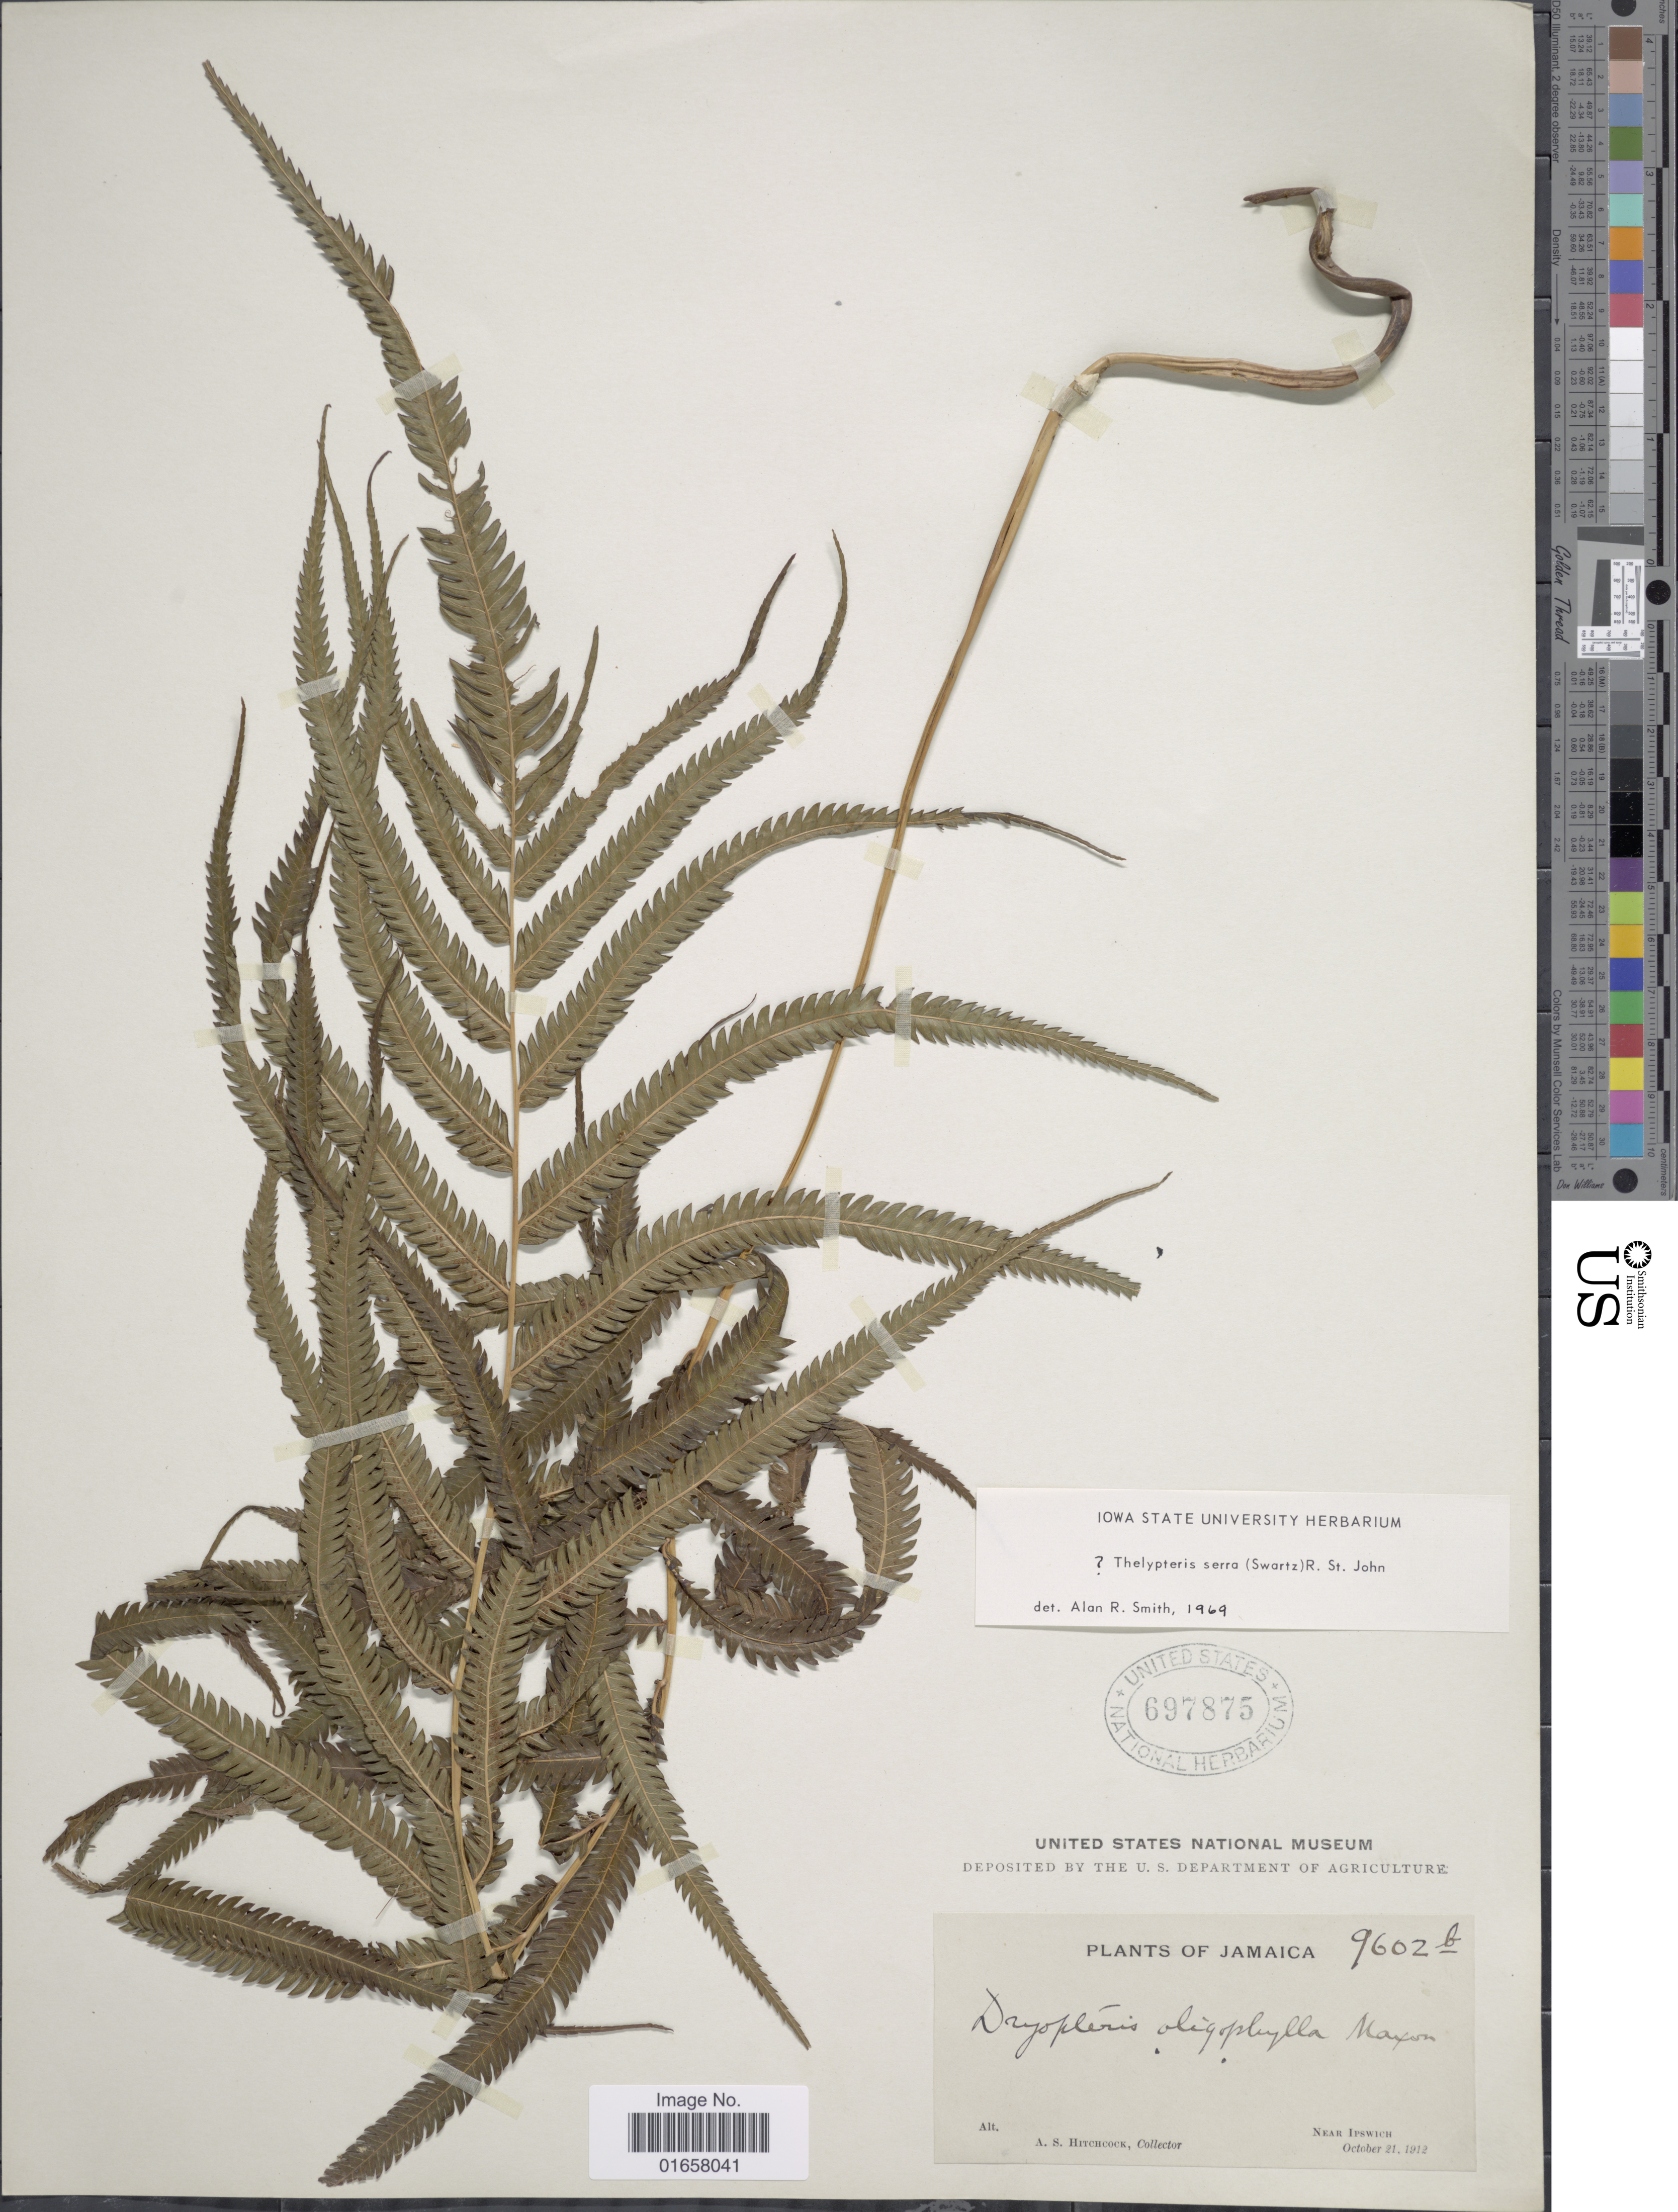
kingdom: Plantae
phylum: Tracheophyta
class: Polypodiopsida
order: Polypodiales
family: Thelypteridaceae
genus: Christella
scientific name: Christella serra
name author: (Sw.) Holttum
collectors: A. S. Hitchcock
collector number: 9602b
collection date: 1912-10-21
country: Jamaica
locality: Jamaica, near Ipswich.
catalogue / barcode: US 697875